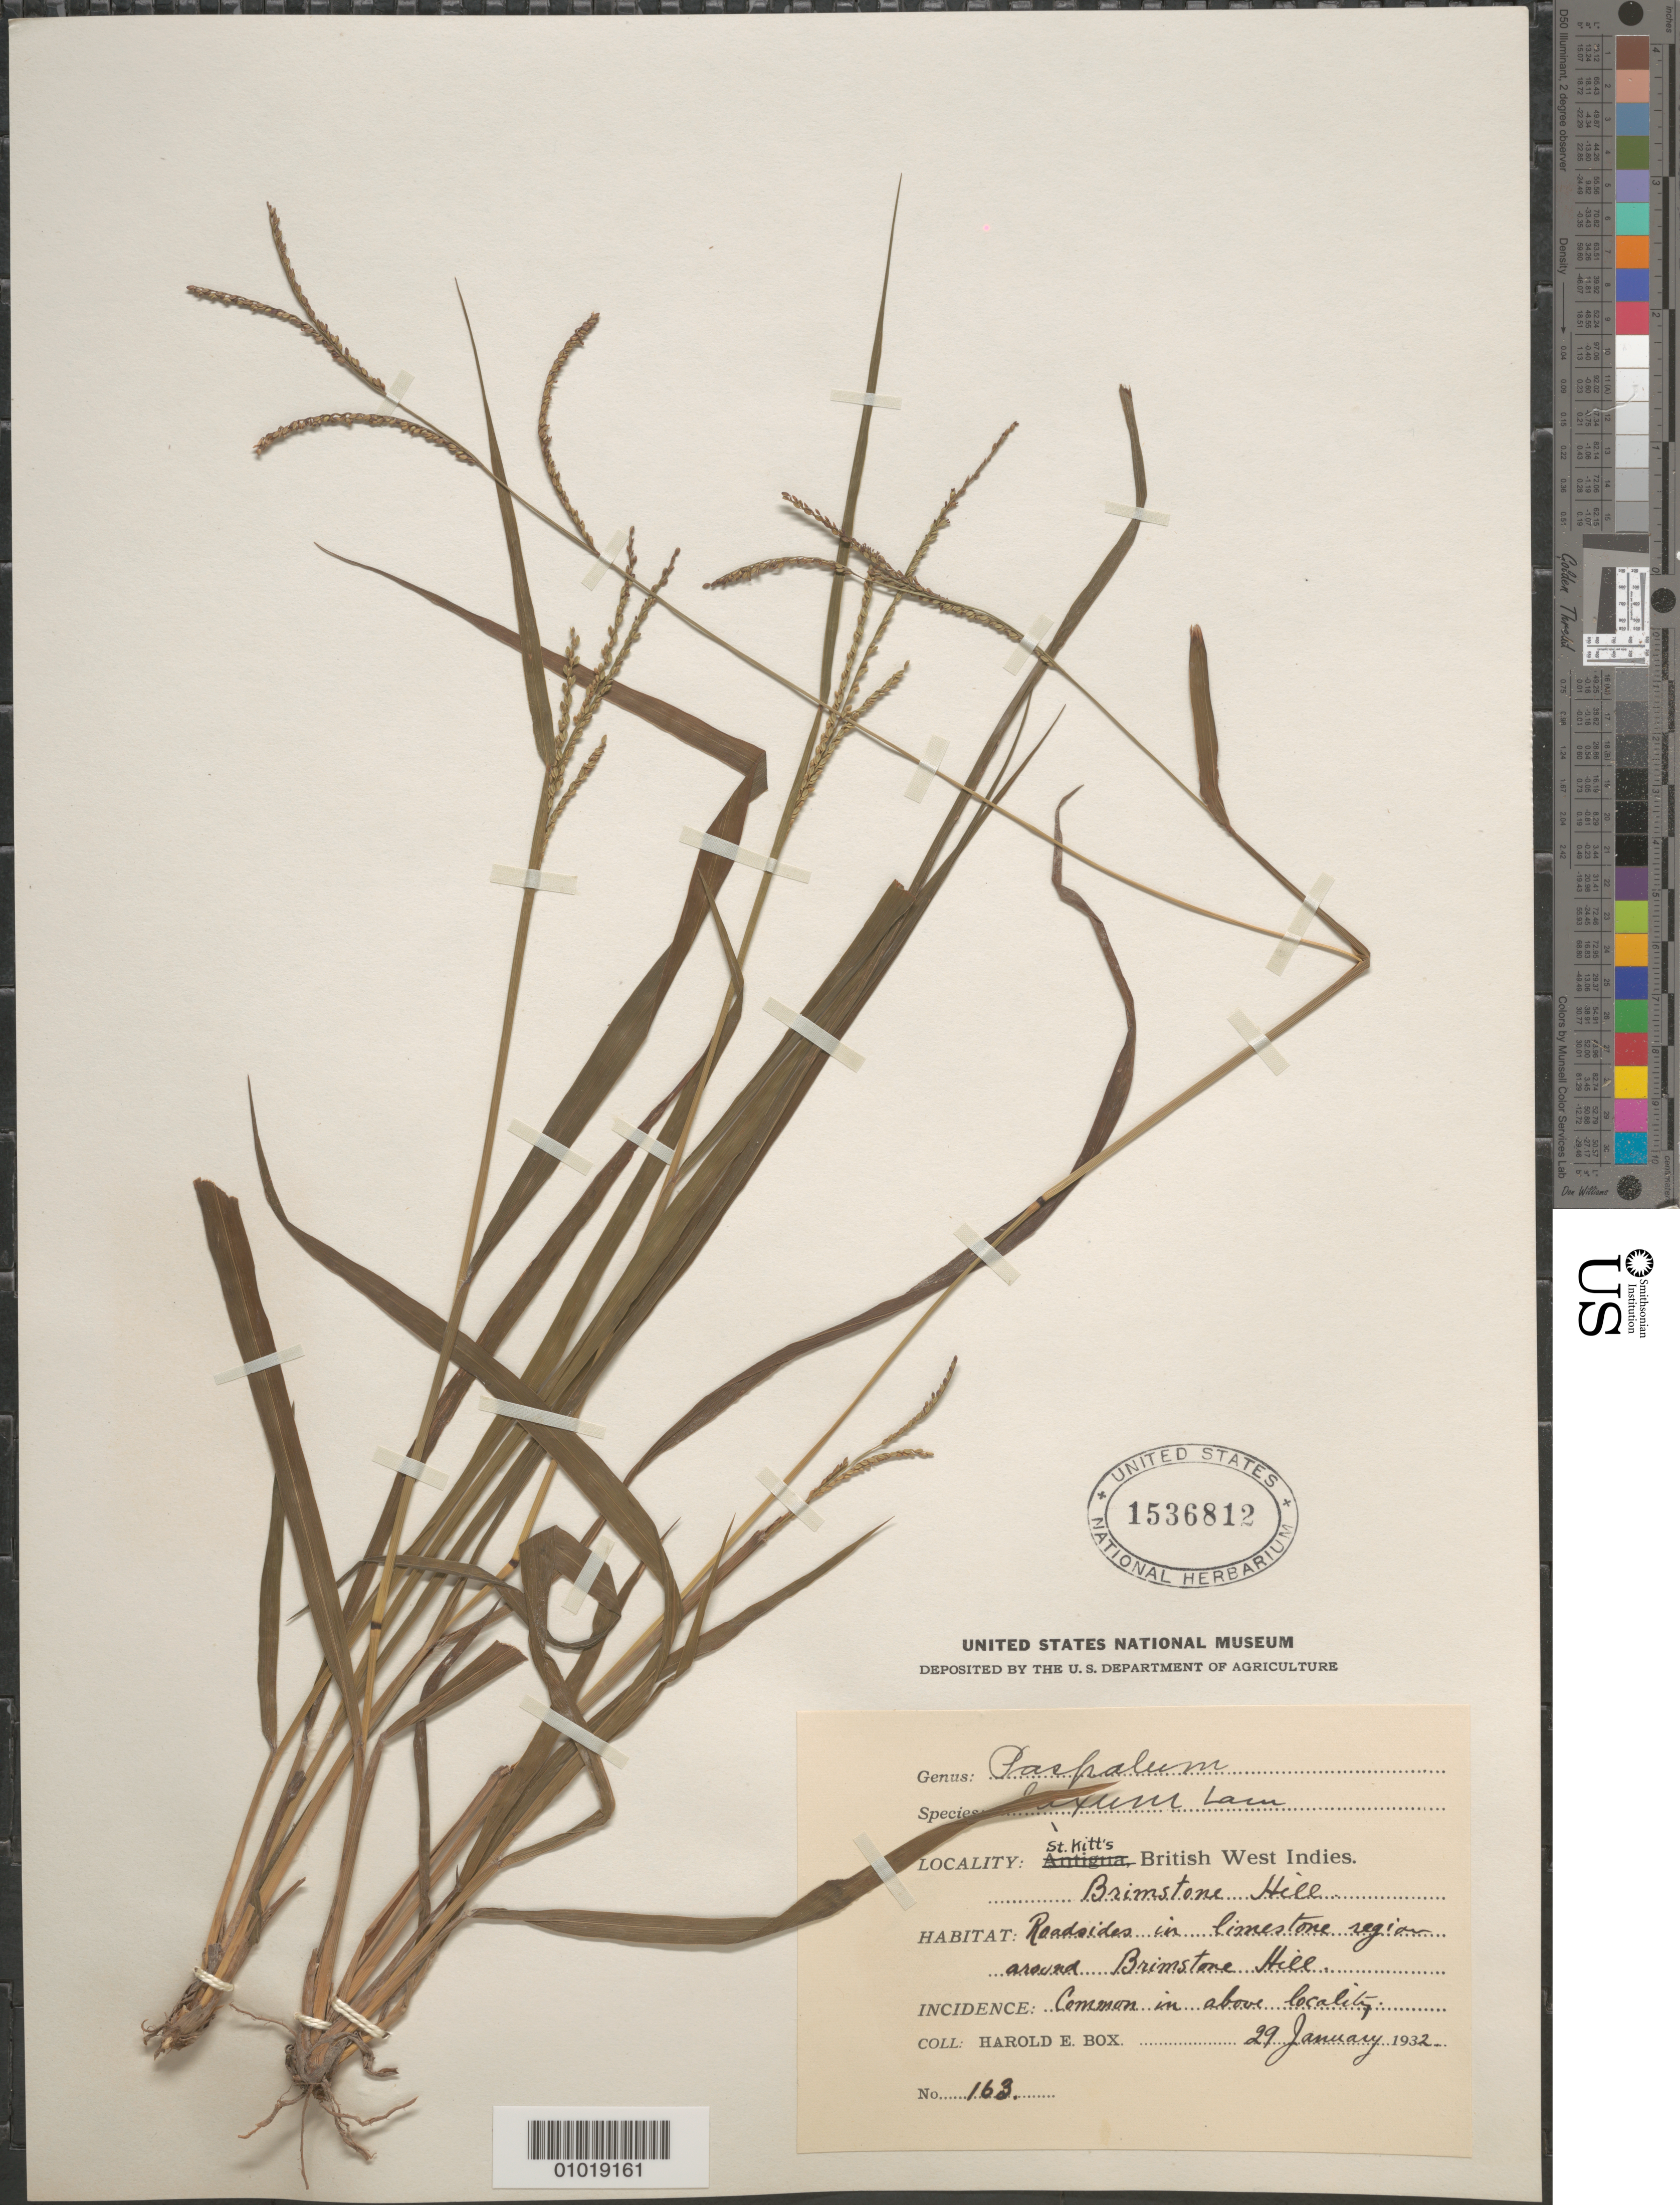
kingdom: Plantae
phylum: Tracheophyta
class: Liliopsida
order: Poales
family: Poaceae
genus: Paspalum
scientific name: Paspalum laxum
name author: Lam.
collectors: H. E. Box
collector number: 163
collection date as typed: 29 Jan 1932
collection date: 1932-01-29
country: St. Christopher-Nevis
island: St. Christopher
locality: Brimstone Hill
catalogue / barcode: US 1536812